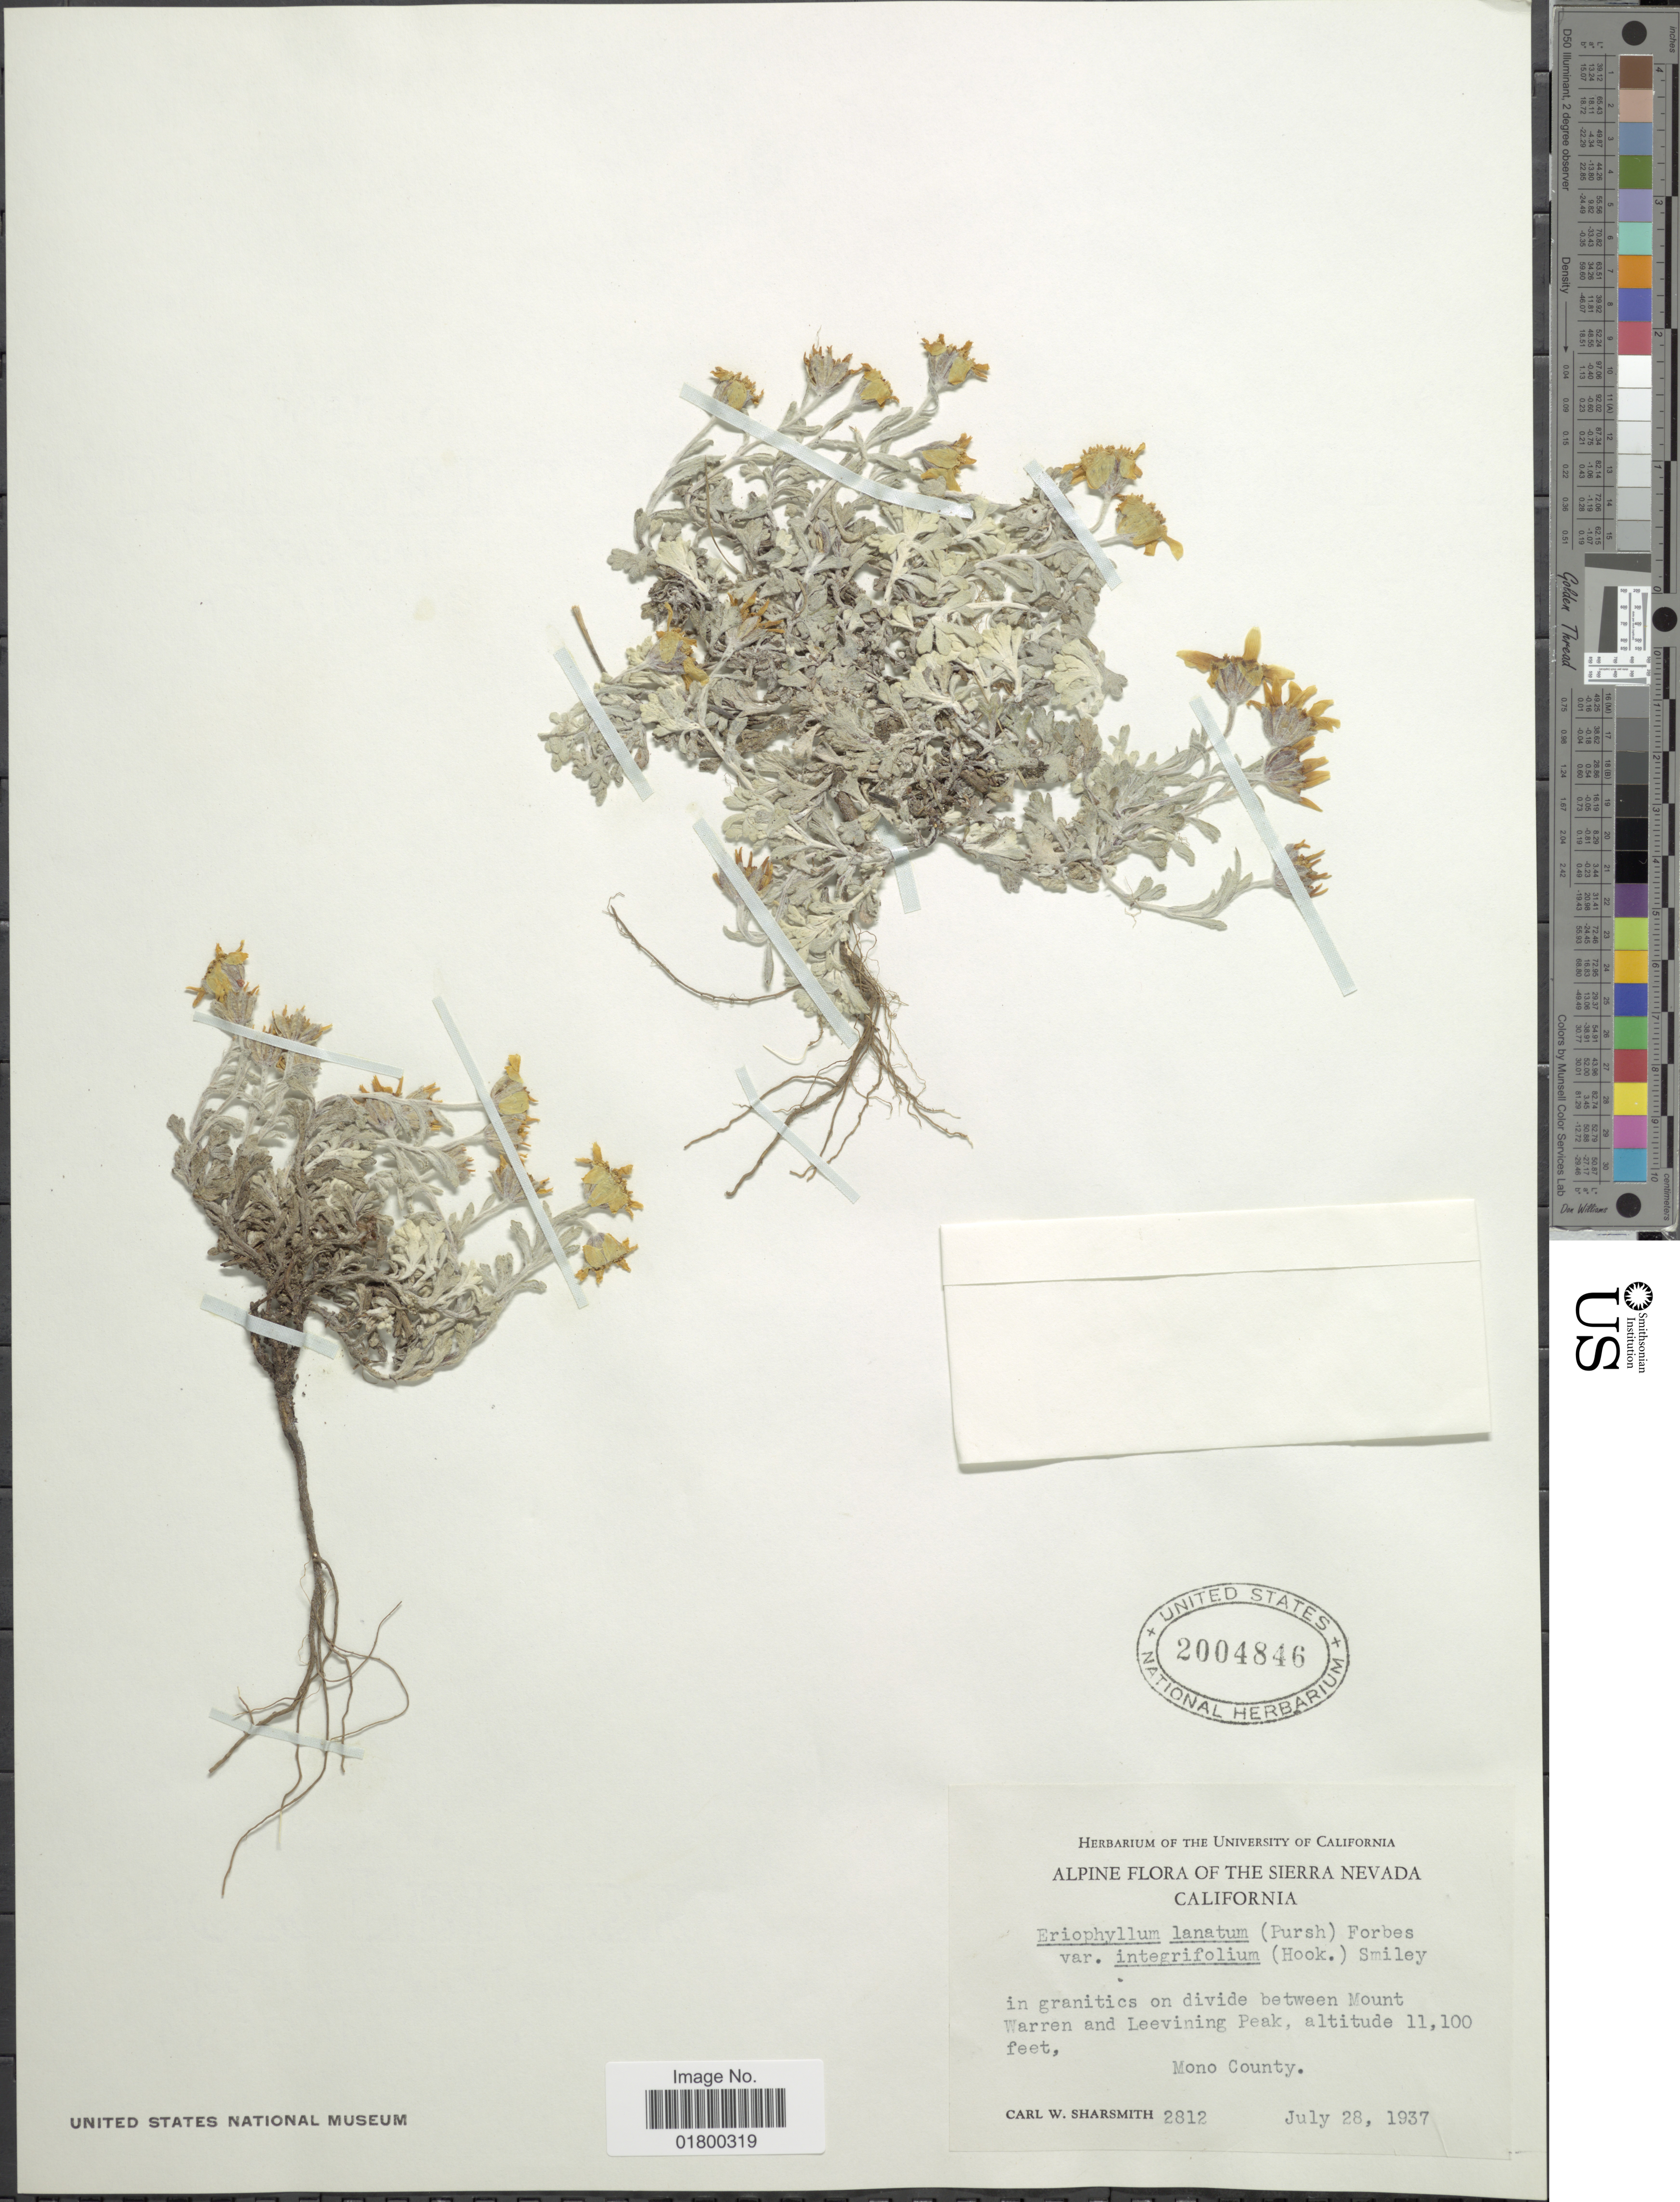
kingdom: Plantae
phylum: Tracheophyta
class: Magnoliopsida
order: Asterales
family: Asteraceae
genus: Eriophyllum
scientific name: Eriophyllum lanatum var. integrifolium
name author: (Hook.) Smiley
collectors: C. Sharsmith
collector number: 2812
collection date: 1937-07-28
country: United States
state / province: California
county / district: Mono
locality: The Sierra Nevada, California, In granitics on divide between Mount Warren and Leevining Peak, Mono County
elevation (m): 3383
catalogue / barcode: US 2004846